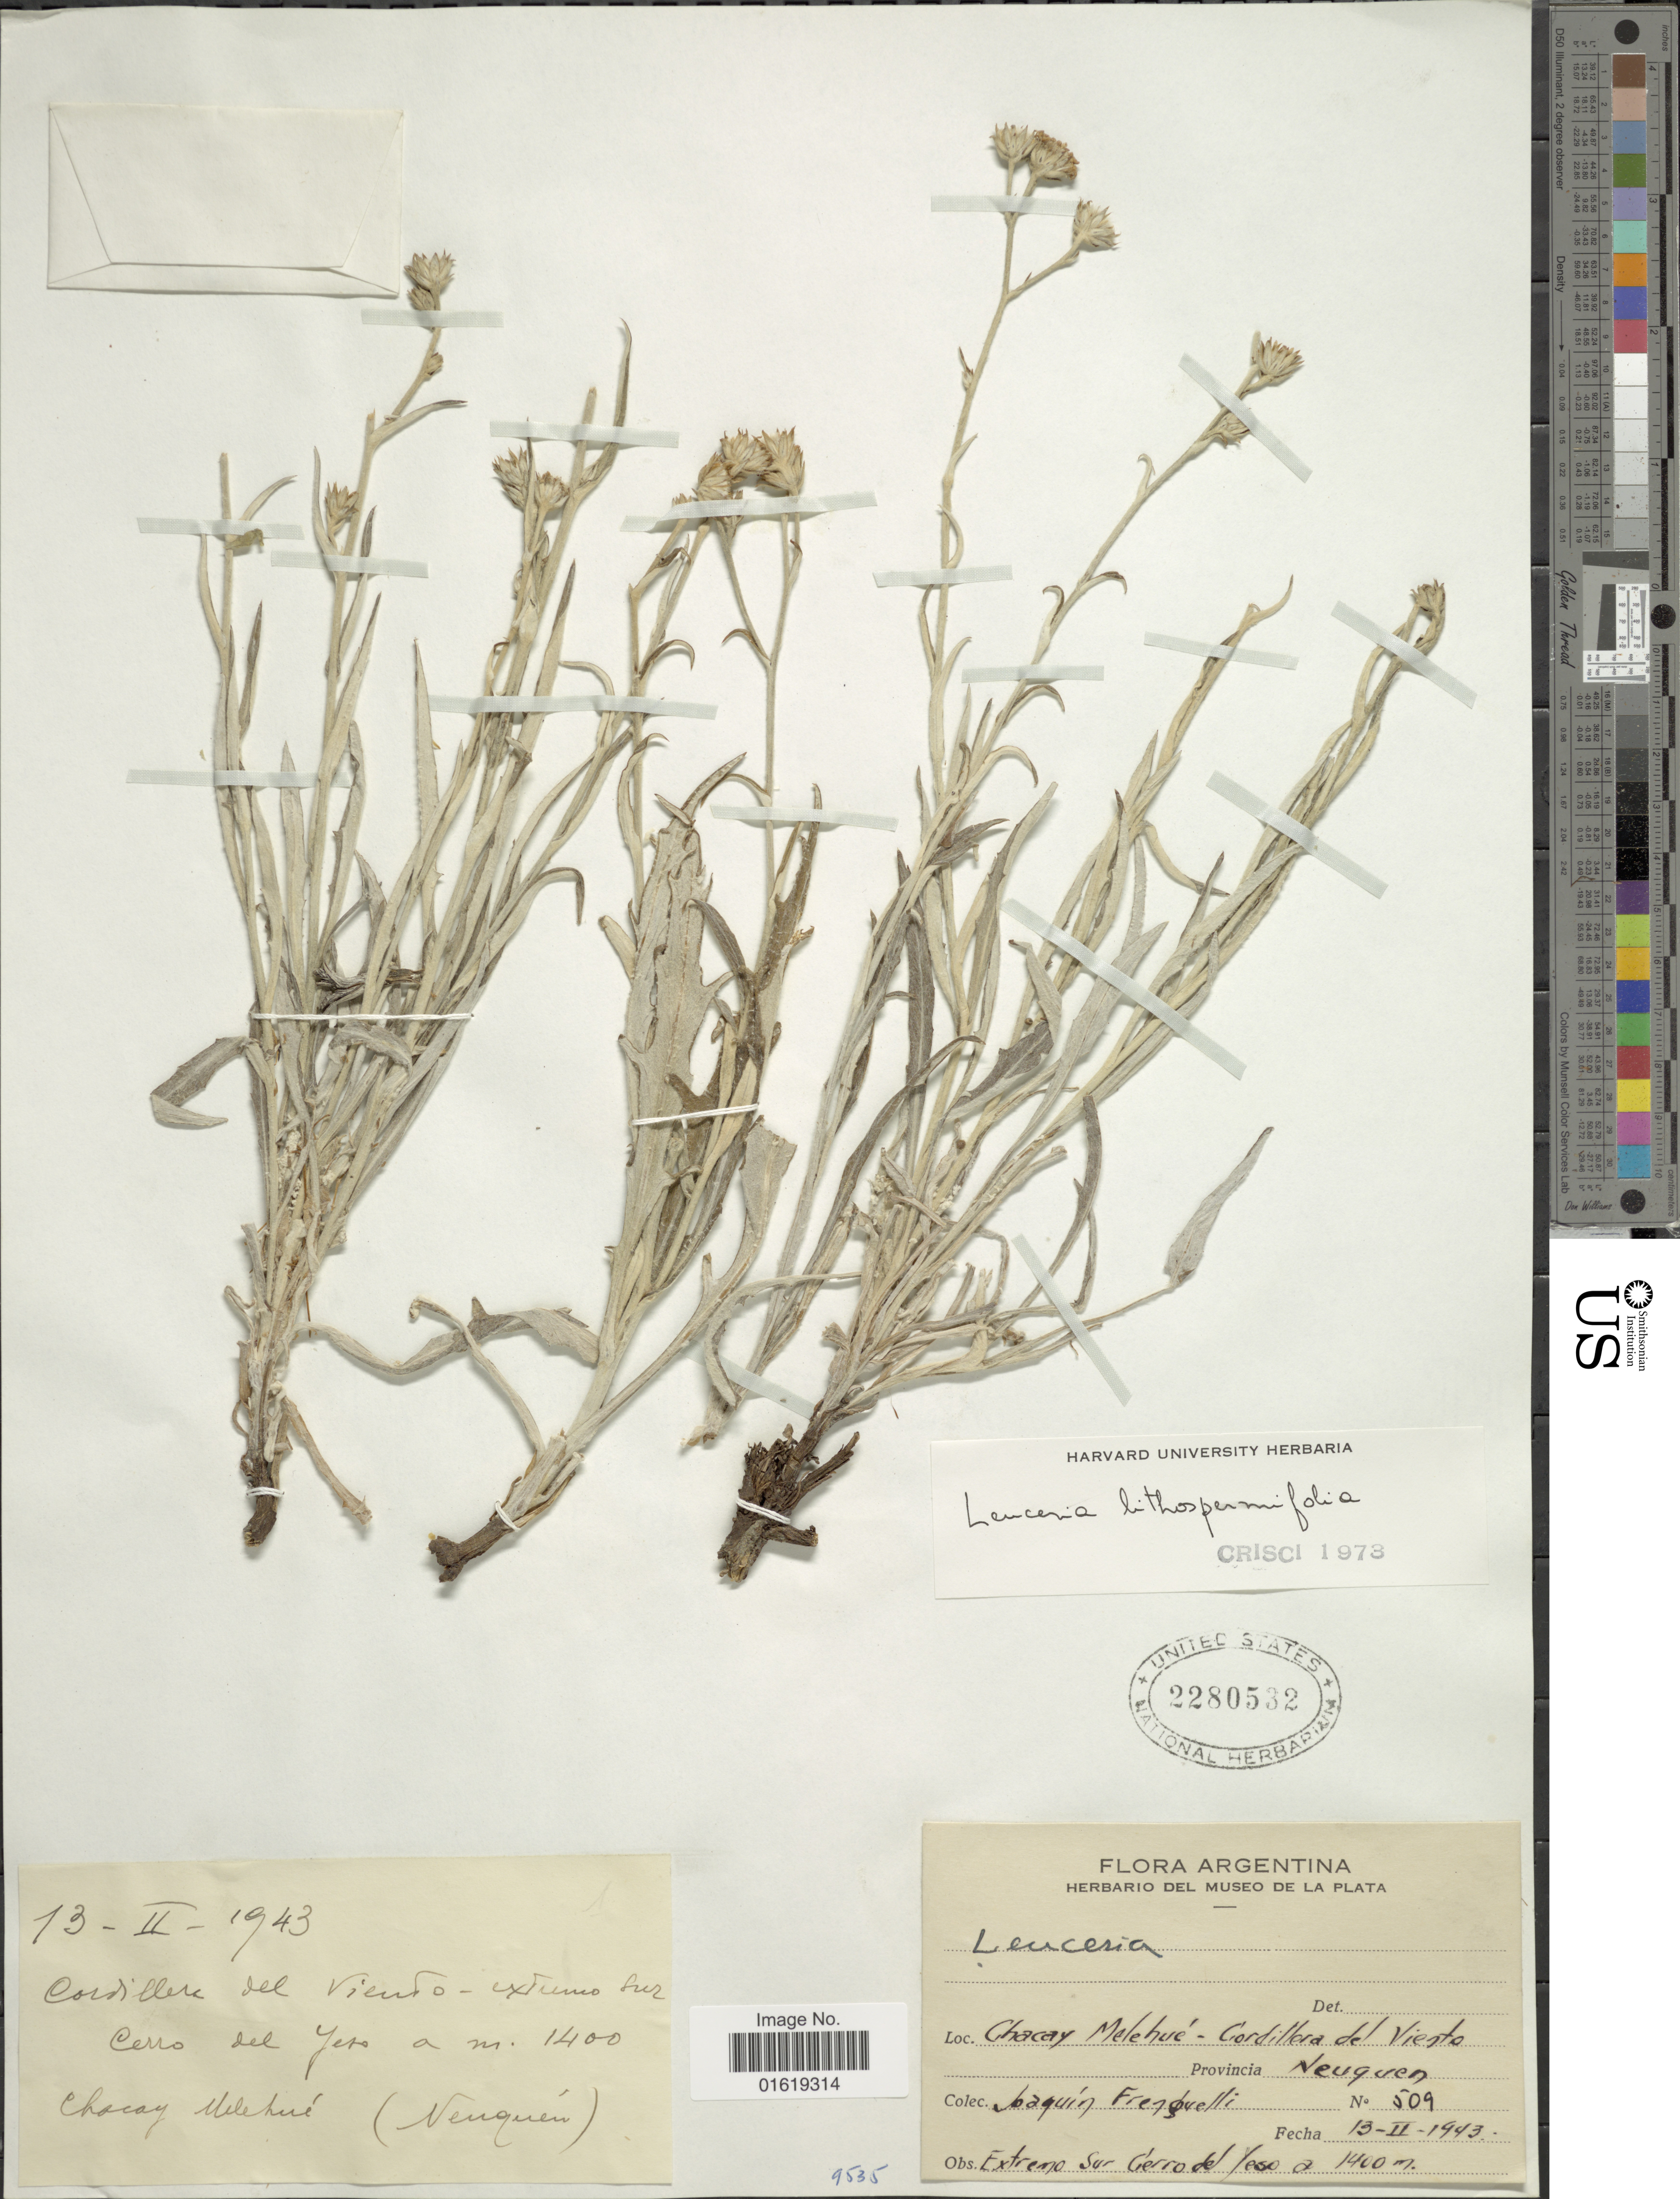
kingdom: Plantae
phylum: Tracheophyta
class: Magnoliopsida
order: Asterales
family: Asteraceae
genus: Leucheria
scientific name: Leucheria lithospermifolia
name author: (Less.) Reiche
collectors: J. Frenquelli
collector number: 509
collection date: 1943-02-13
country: Argentina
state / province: Neuquen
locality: Chacay Melehué- Cordillera del Viento. Provincia Neuquen.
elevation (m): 1400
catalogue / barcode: US 2280532